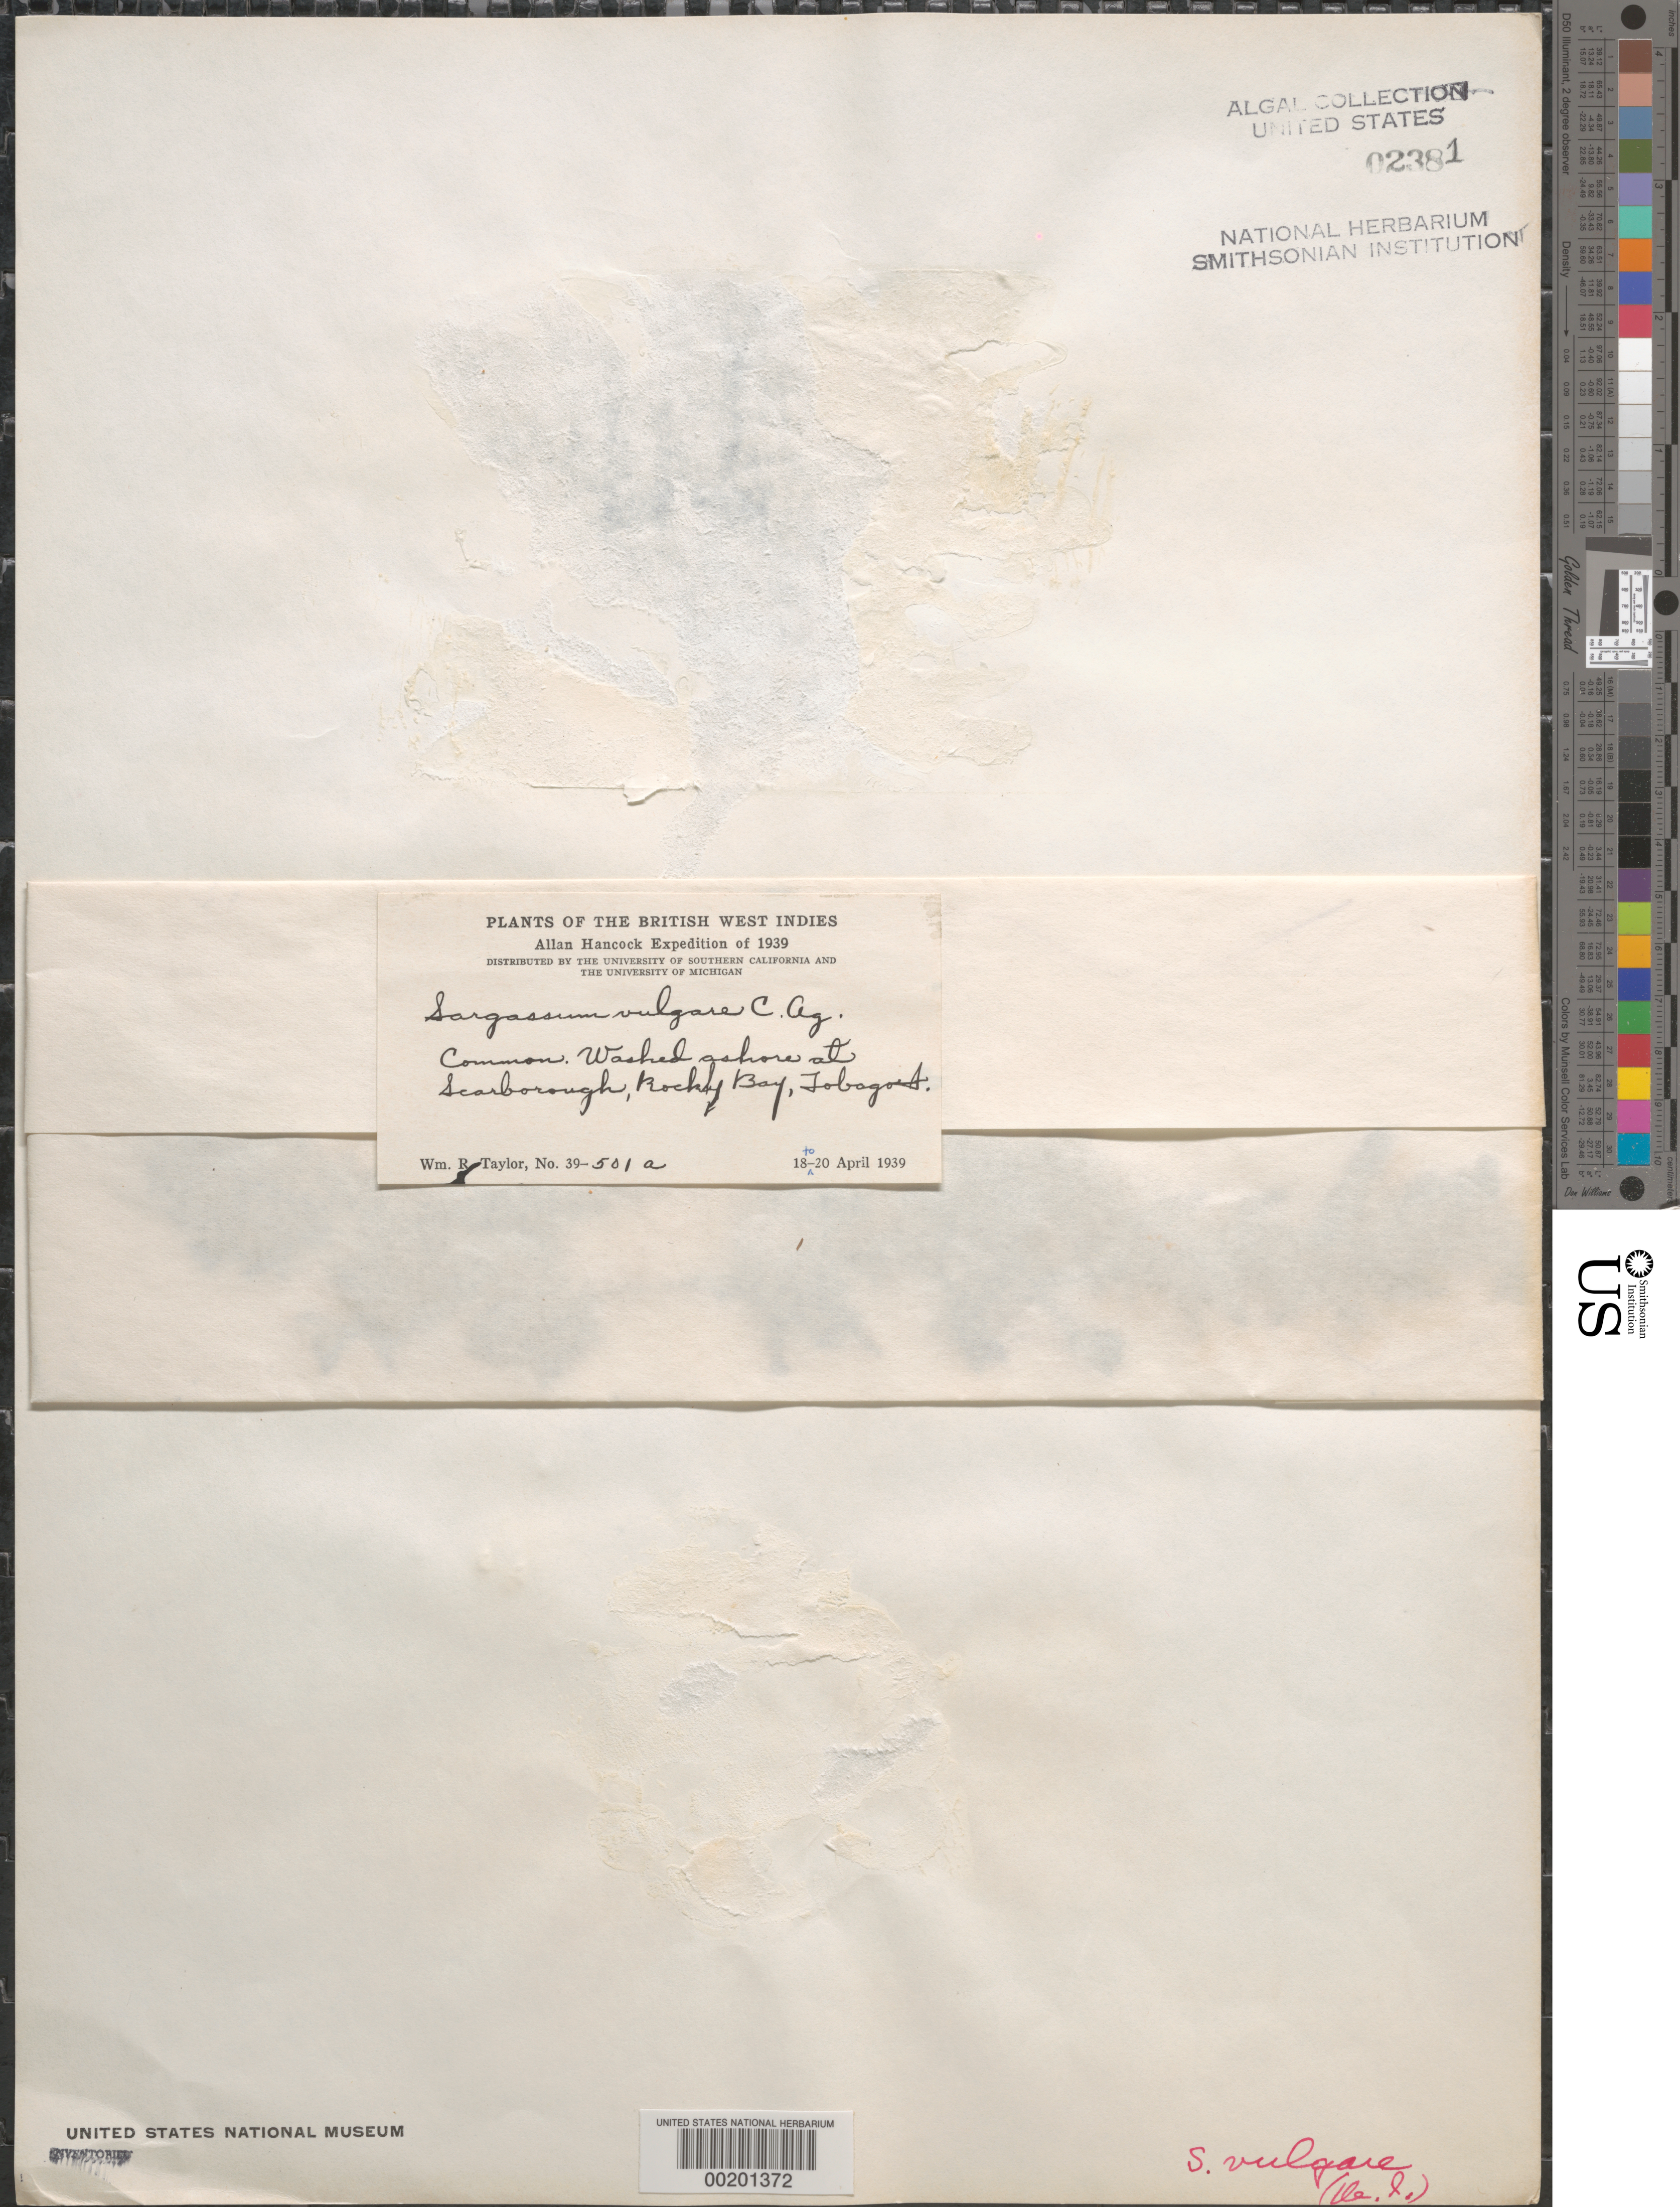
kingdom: Chromista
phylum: Ochrophyta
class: Phaeophyceae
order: Fucales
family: Sargassaceae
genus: Sargassum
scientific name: Sargassum vulgare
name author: C. Agardh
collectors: W. R. Taylor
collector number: WRT 39-501a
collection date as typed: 18 Apr 1939 TO 20 Mar 1939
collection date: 1939-03-20/1939-04-18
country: Trinidad and Tobago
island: Tobago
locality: Scarborough, Rockly Bay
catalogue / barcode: US 2381